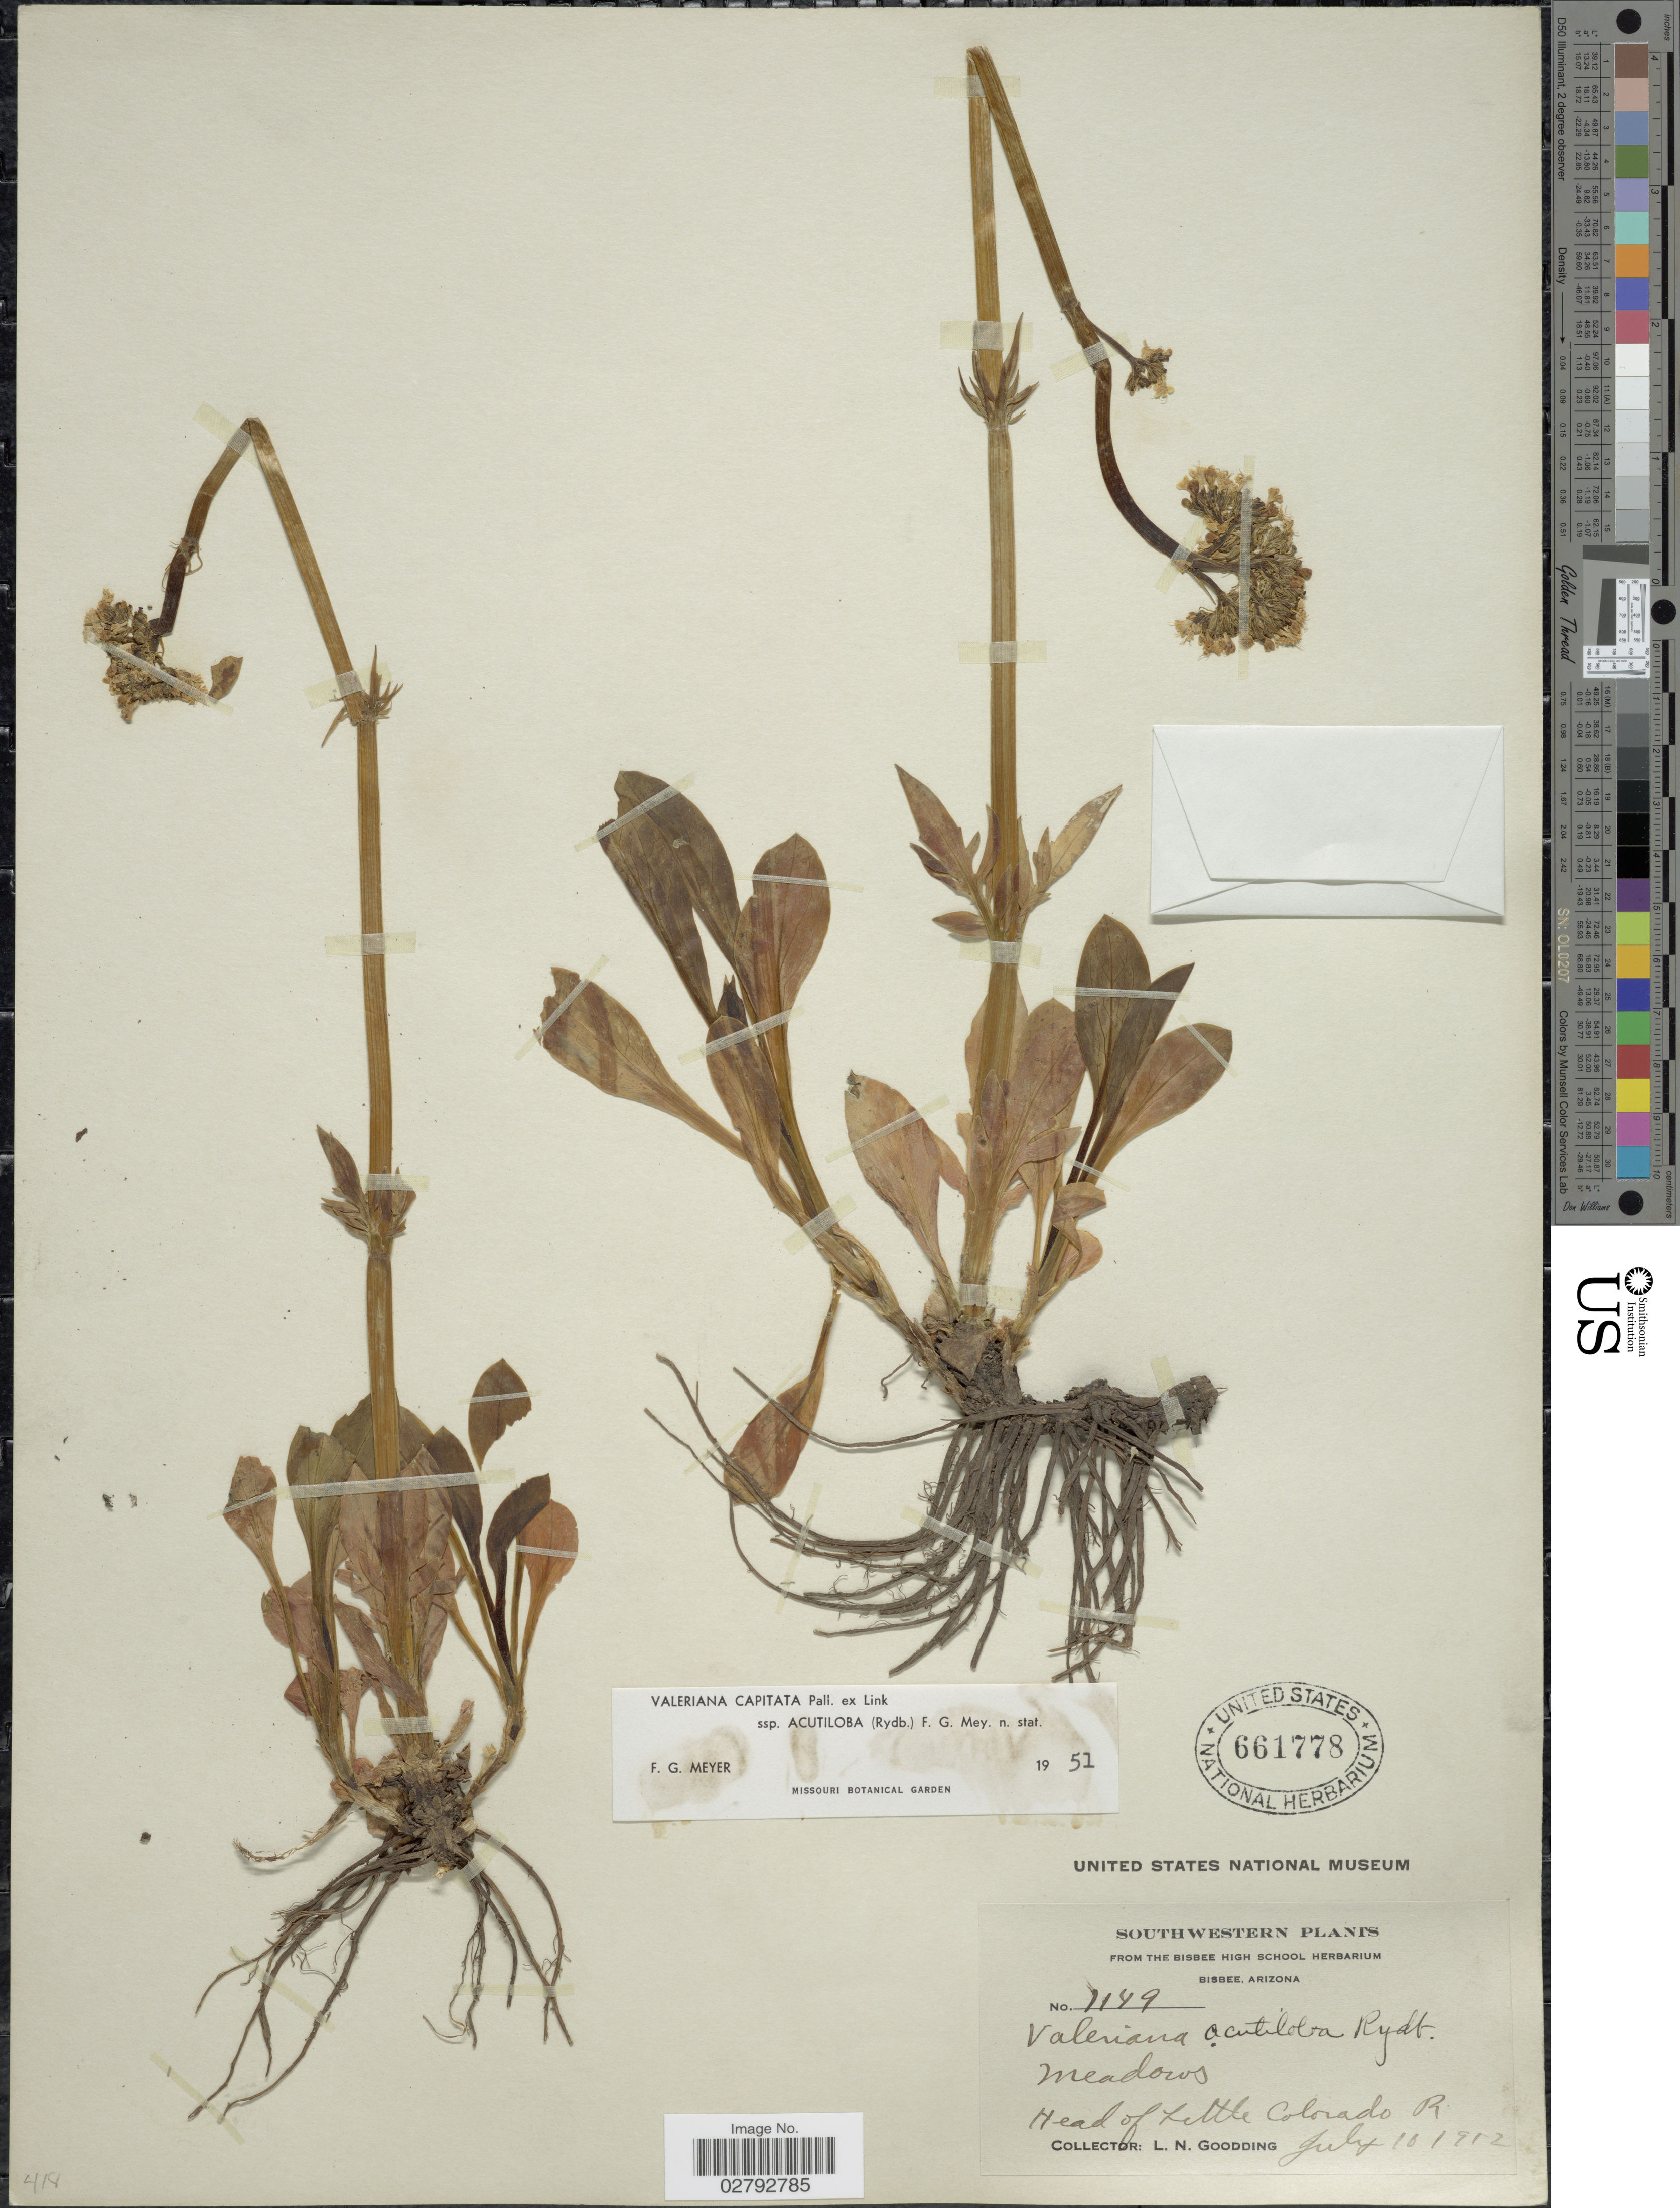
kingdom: Plantae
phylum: Tracheophyta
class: Magnoliopsida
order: Dipsacales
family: Caprifoliaceae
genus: Valeriana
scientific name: Valeriana capitata subsp. acutiloba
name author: Pall. ex Link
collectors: L. N. Goodding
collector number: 1149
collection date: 1912-07-10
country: United States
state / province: Arizona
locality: Southwestern. Bisbee. Head of Little Colorado R.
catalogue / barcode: US 661778